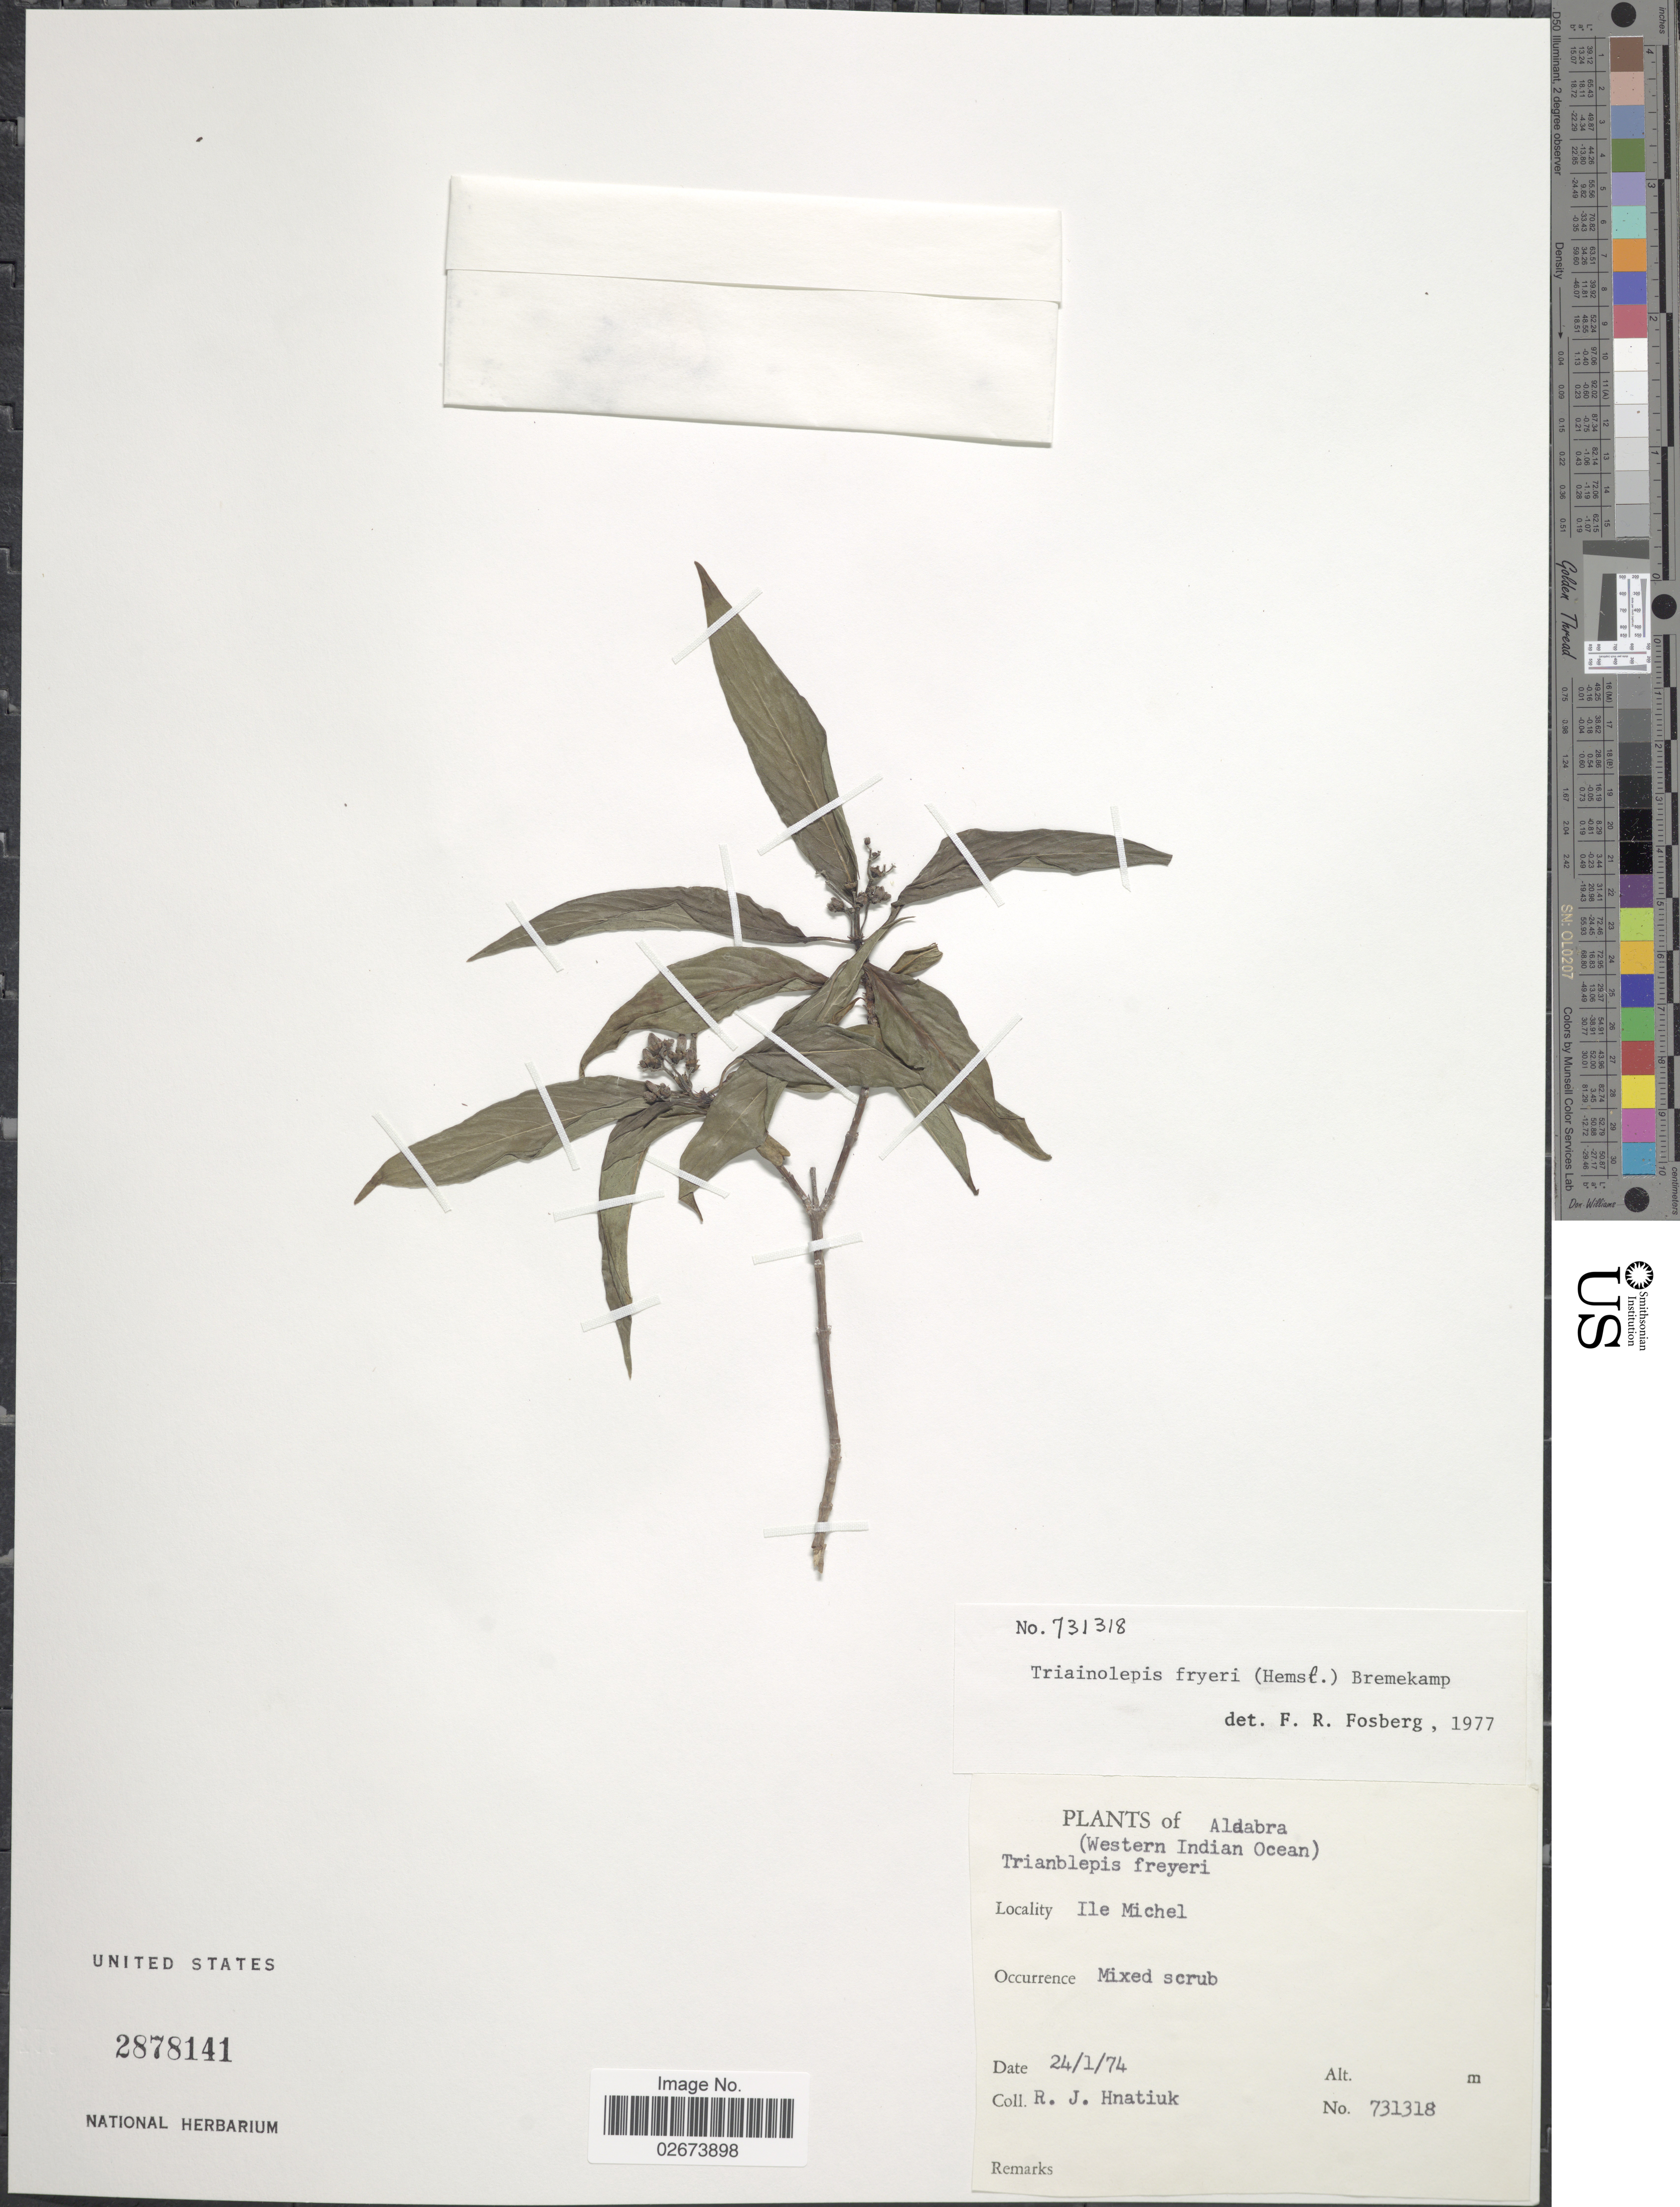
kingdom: Plantae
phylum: Tracheophyta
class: Magnoliopsida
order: Gentianales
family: Rubiaceae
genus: Triainolepis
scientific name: Triainolepis fryeri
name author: (Hemsl.) Bremek.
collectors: R. Hnatiuk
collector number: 731318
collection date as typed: Transcribed d/m/y: 24/1/74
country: Seychelles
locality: Aldabra. (Western Indian Ocean). Ile Michel.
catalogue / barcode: US 2878141